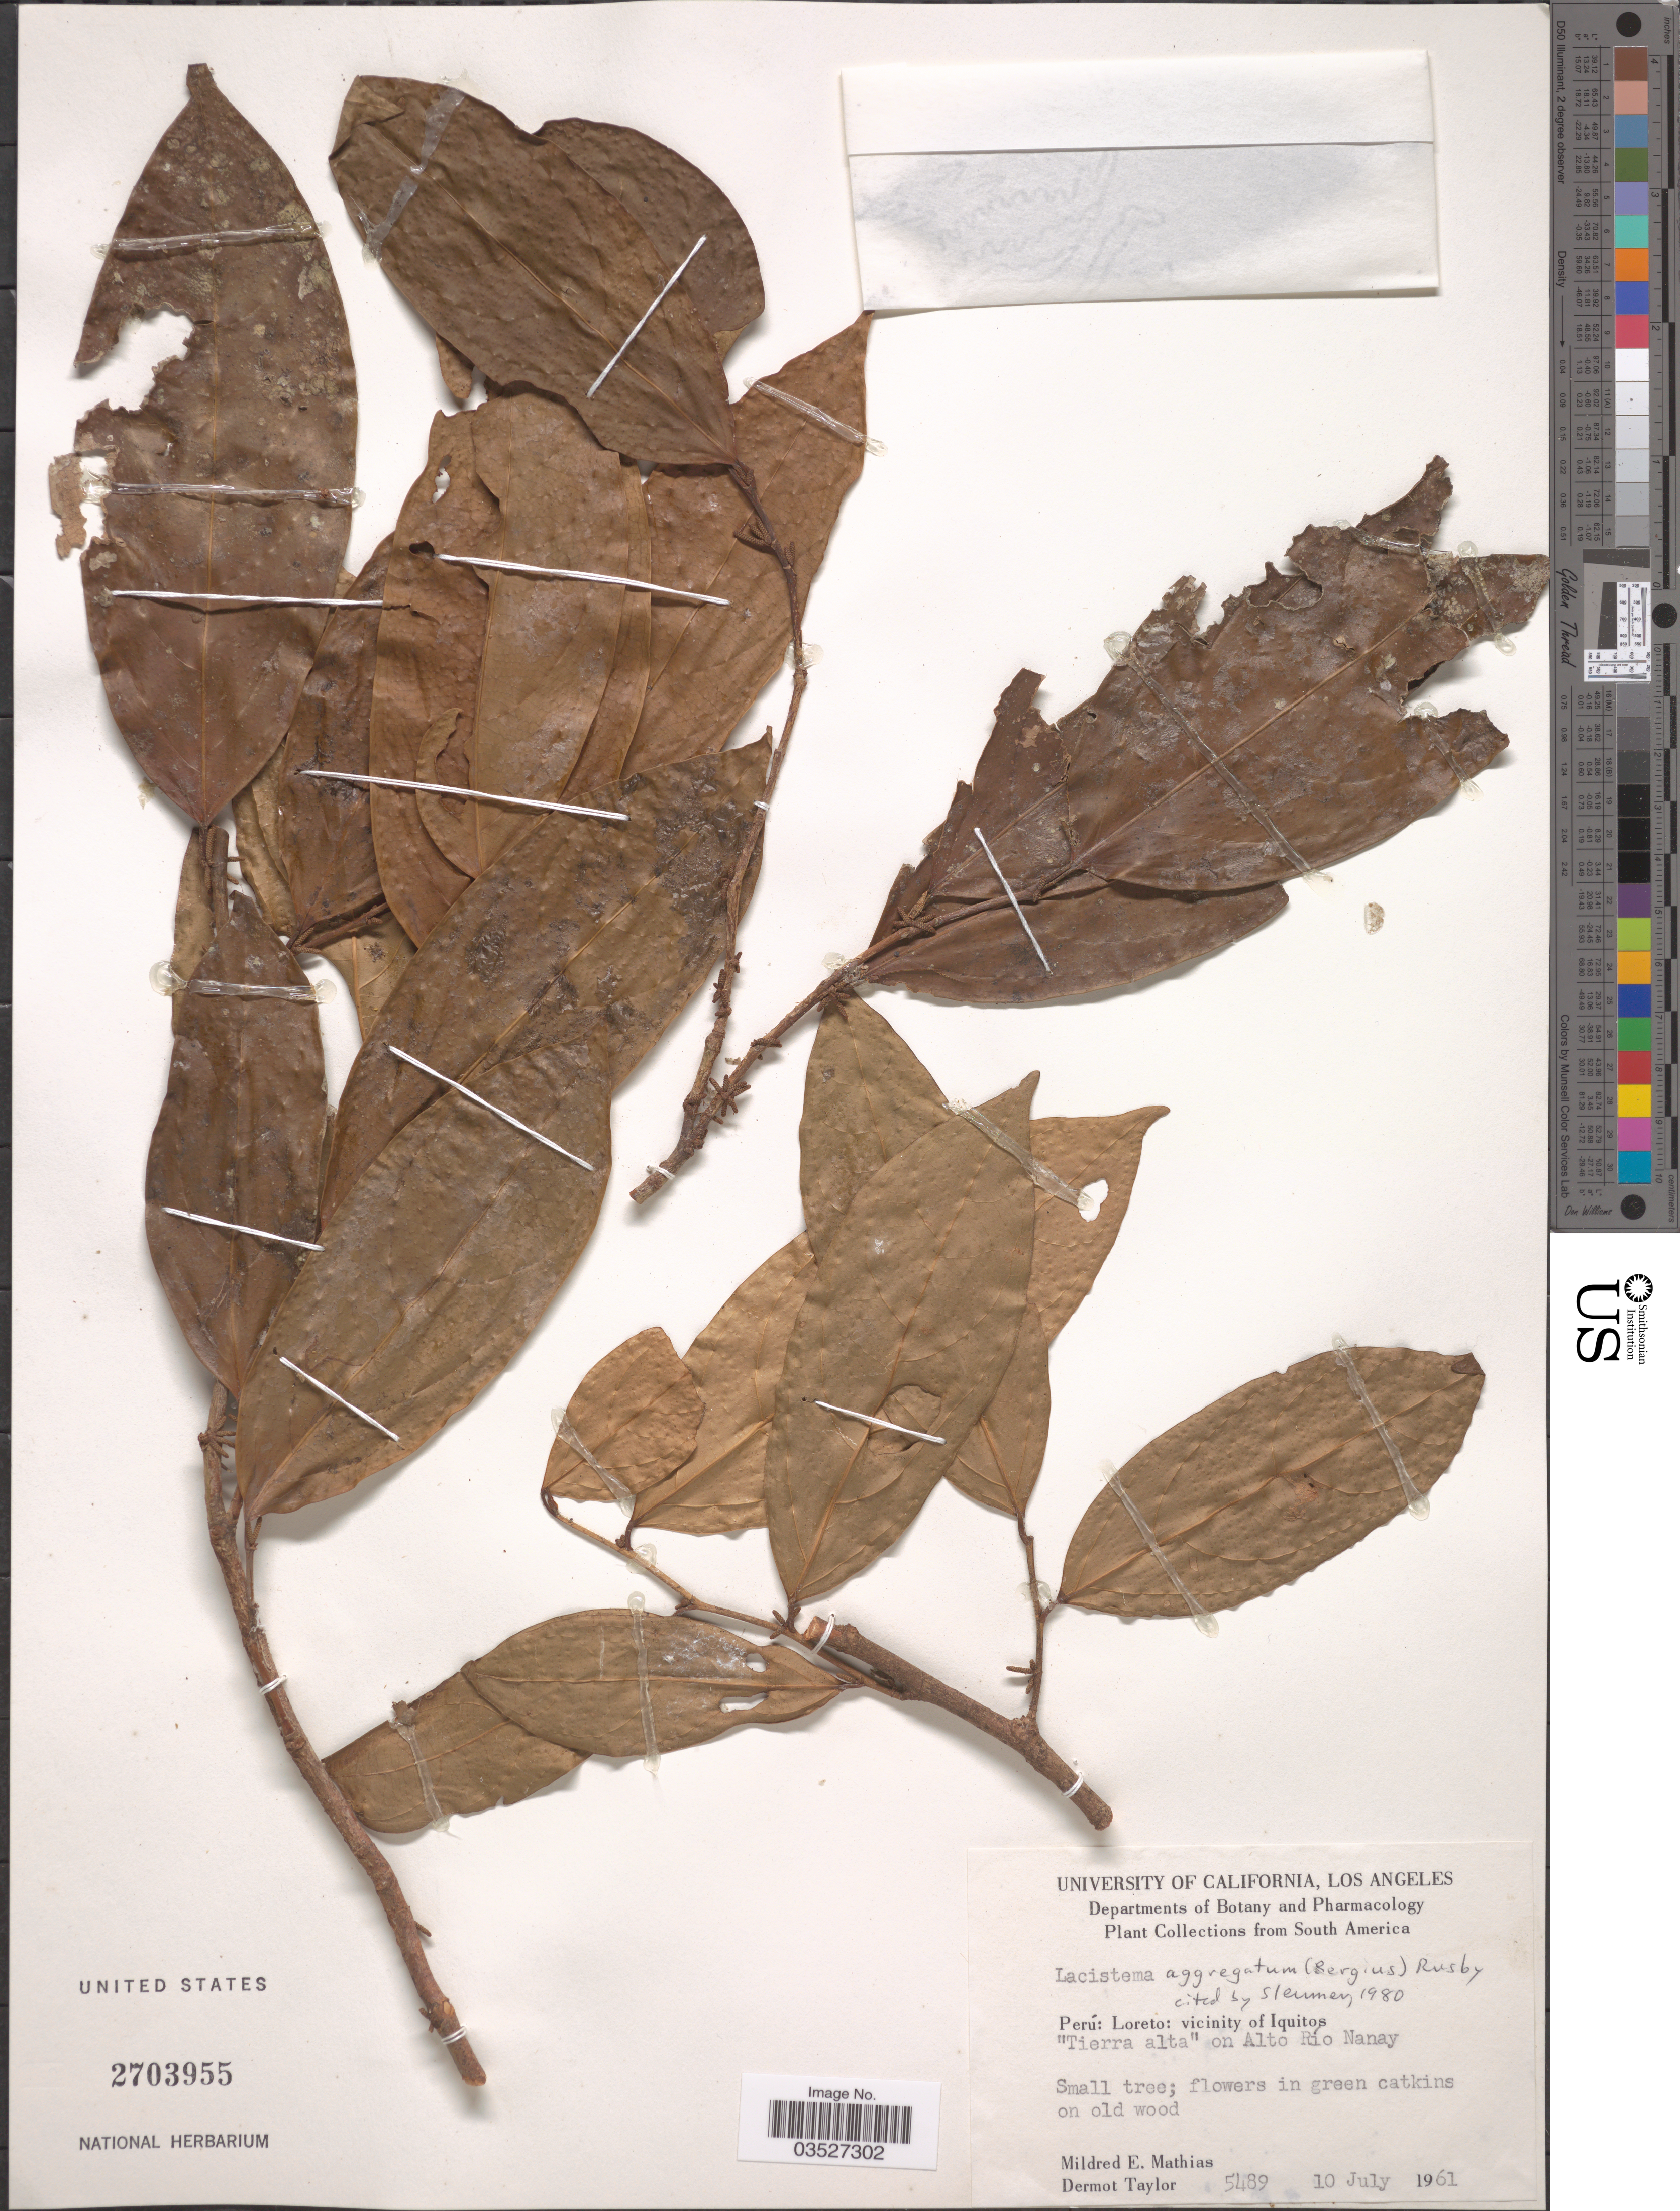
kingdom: Plantae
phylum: Tracheophyta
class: Magnoliopsida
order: Malpighiales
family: Lacistemataceae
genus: Lacistema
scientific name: Lacistema aggregatum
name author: (P.J. Bergius) Rusby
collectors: M. E. Mathias & D. Taylor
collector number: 5489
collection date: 1961-07-10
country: Peru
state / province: Loreto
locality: Vicinity of Iquitos. "Tierra alta" on Alto Río Nanay.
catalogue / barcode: US 2703955